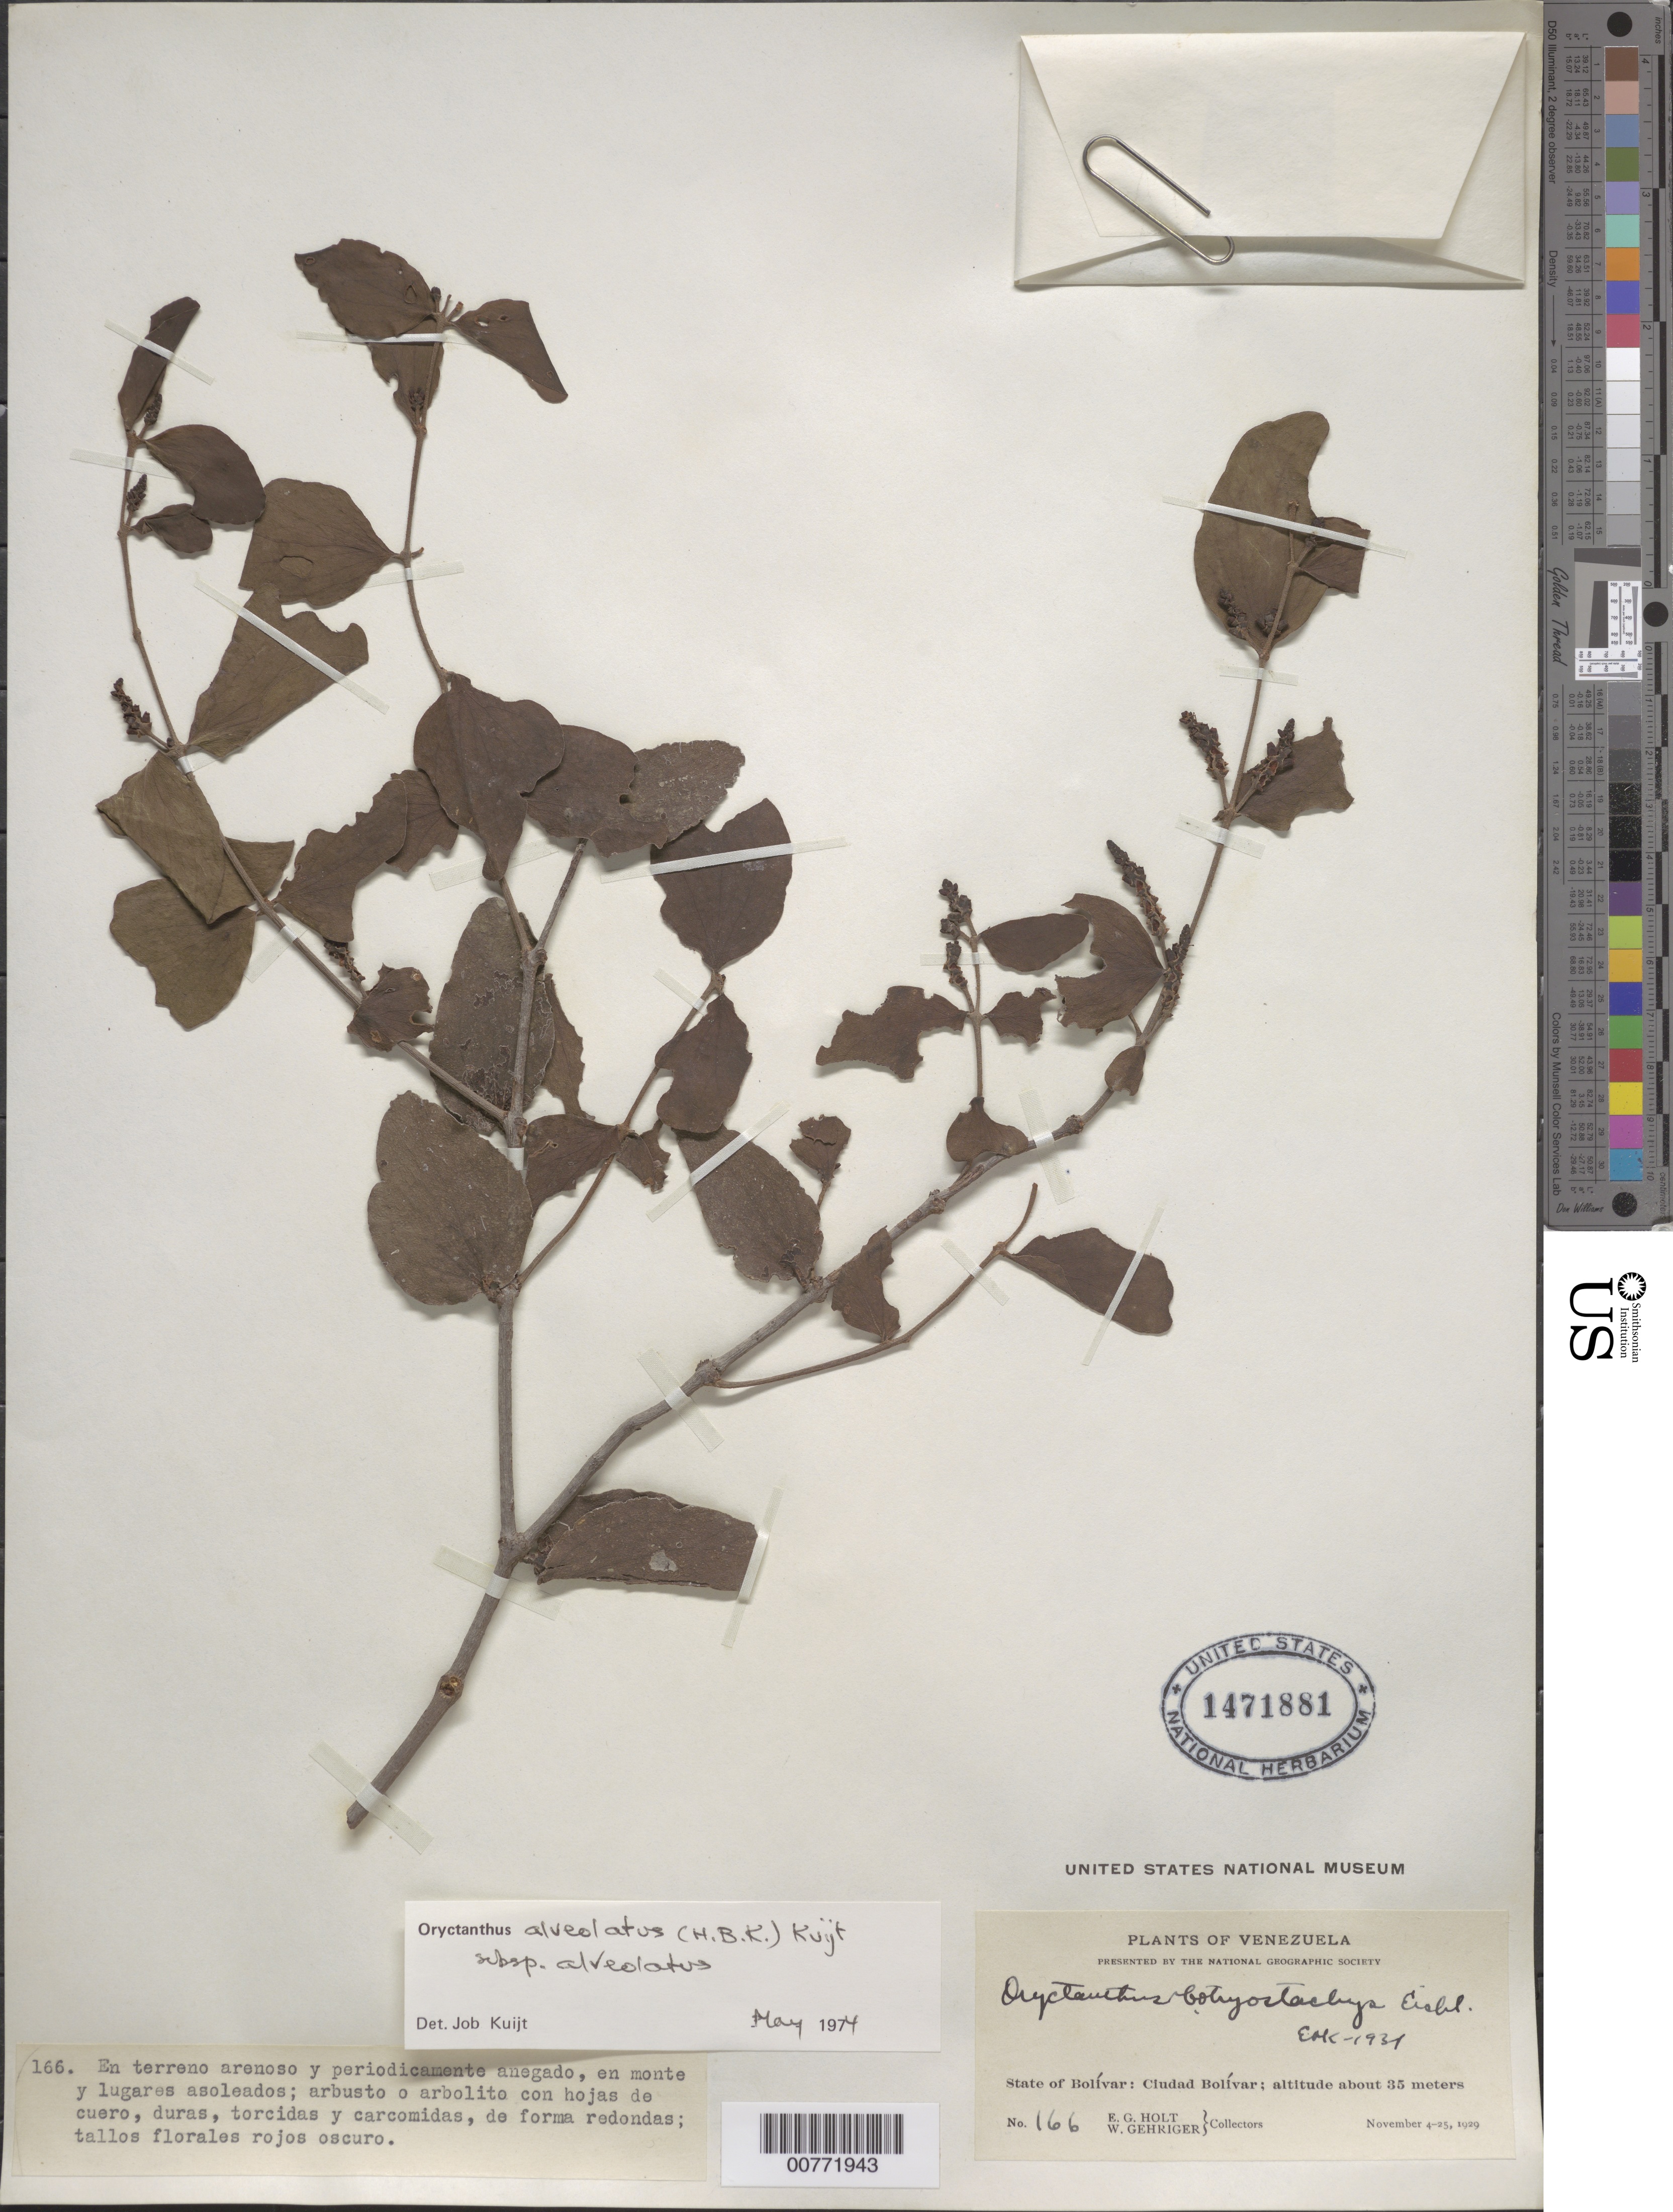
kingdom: Plantae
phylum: Tracheophyta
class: Magnoliopsida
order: Santalales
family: Loranthaceae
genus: Oryctanthus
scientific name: Oryctanthus alveolatus subsp. alveolatus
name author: (Kunth) Kuijt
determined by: Kuijt, Job, (CANADA)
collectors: E. Holt & W. Gehriger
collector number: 166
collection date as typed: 4-Nov-29 to 25-Nov-29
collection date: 1929-11-04/1929-11-25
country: Venezuela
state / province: Bolívar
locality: Ciudad Bolívar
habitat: Terreno arenoso y periodicamente anegado, en monte y lugares asoleados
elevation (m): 35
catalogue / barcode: US 1471881